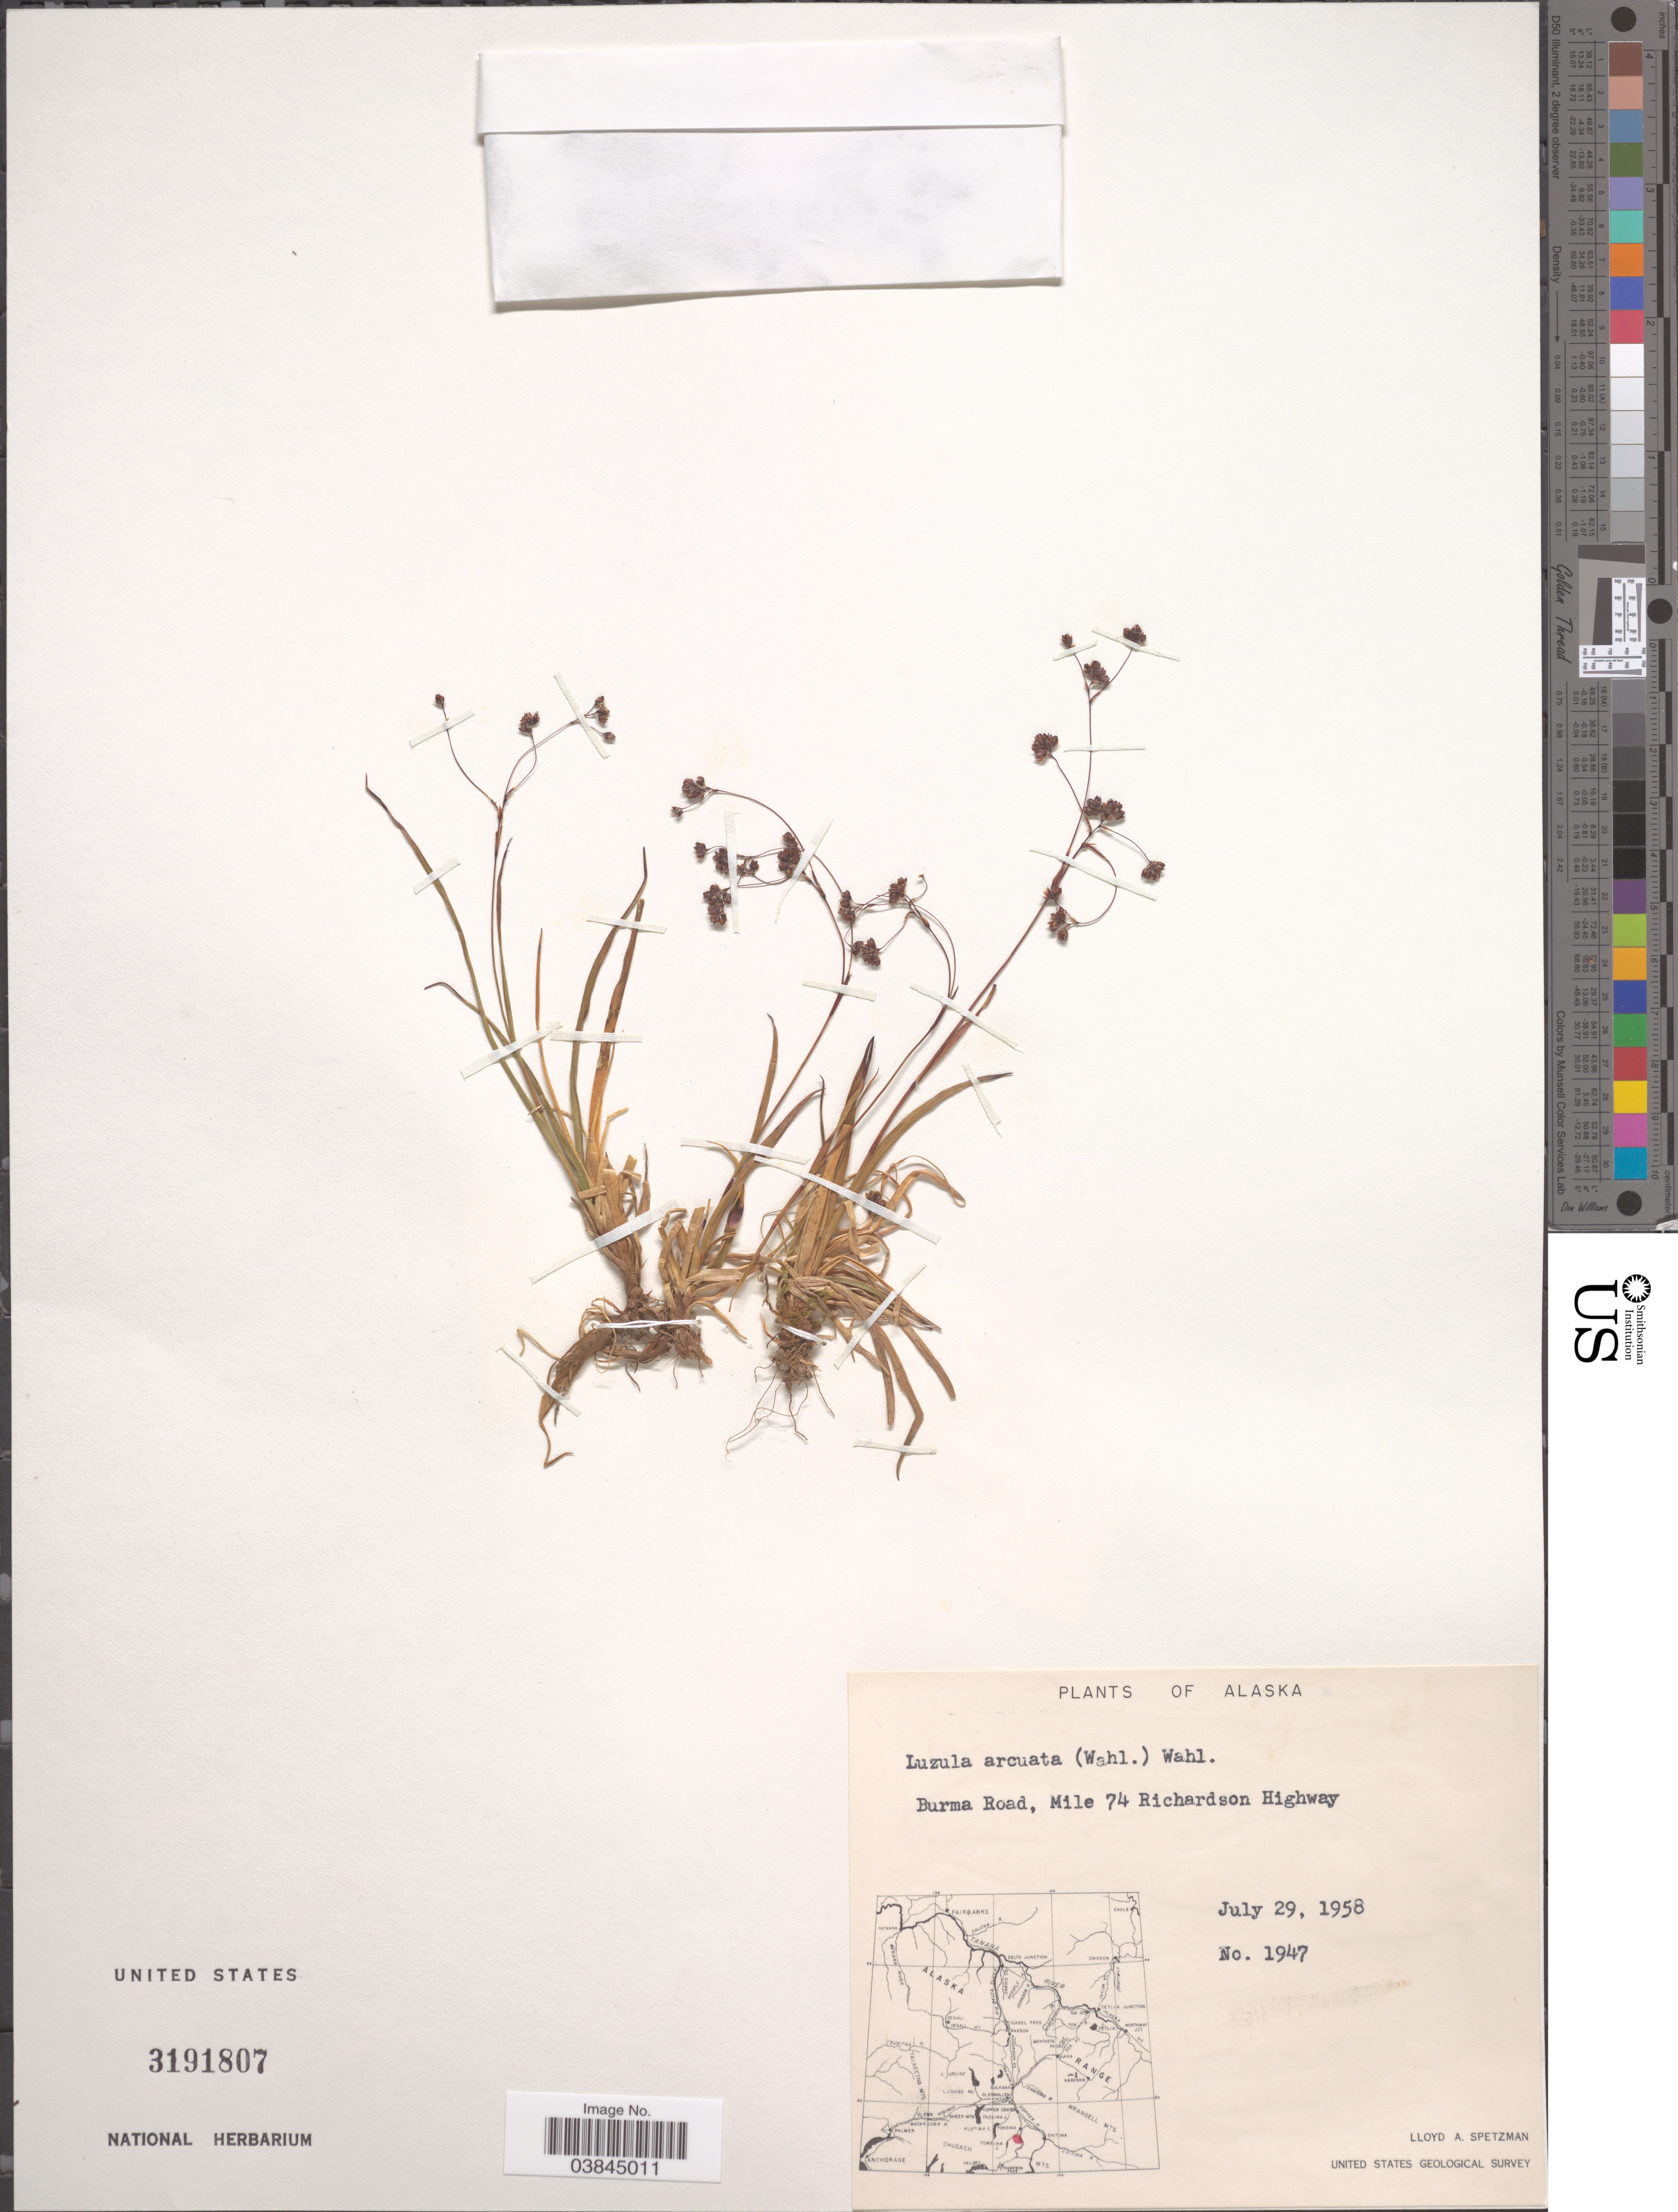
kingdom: Plantae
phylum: Tracheophyta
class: Liliopsida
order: Poales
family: Juncaceae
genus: Luzula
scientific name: Luzula arcuata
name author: (Wahlenb.) Sw.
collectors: L. Spetzman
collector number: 1947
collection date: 1958-07-29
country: United States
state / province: Alaska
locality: Burma Road, Mile 74 Richardson Highway.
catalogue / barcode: US 3191807